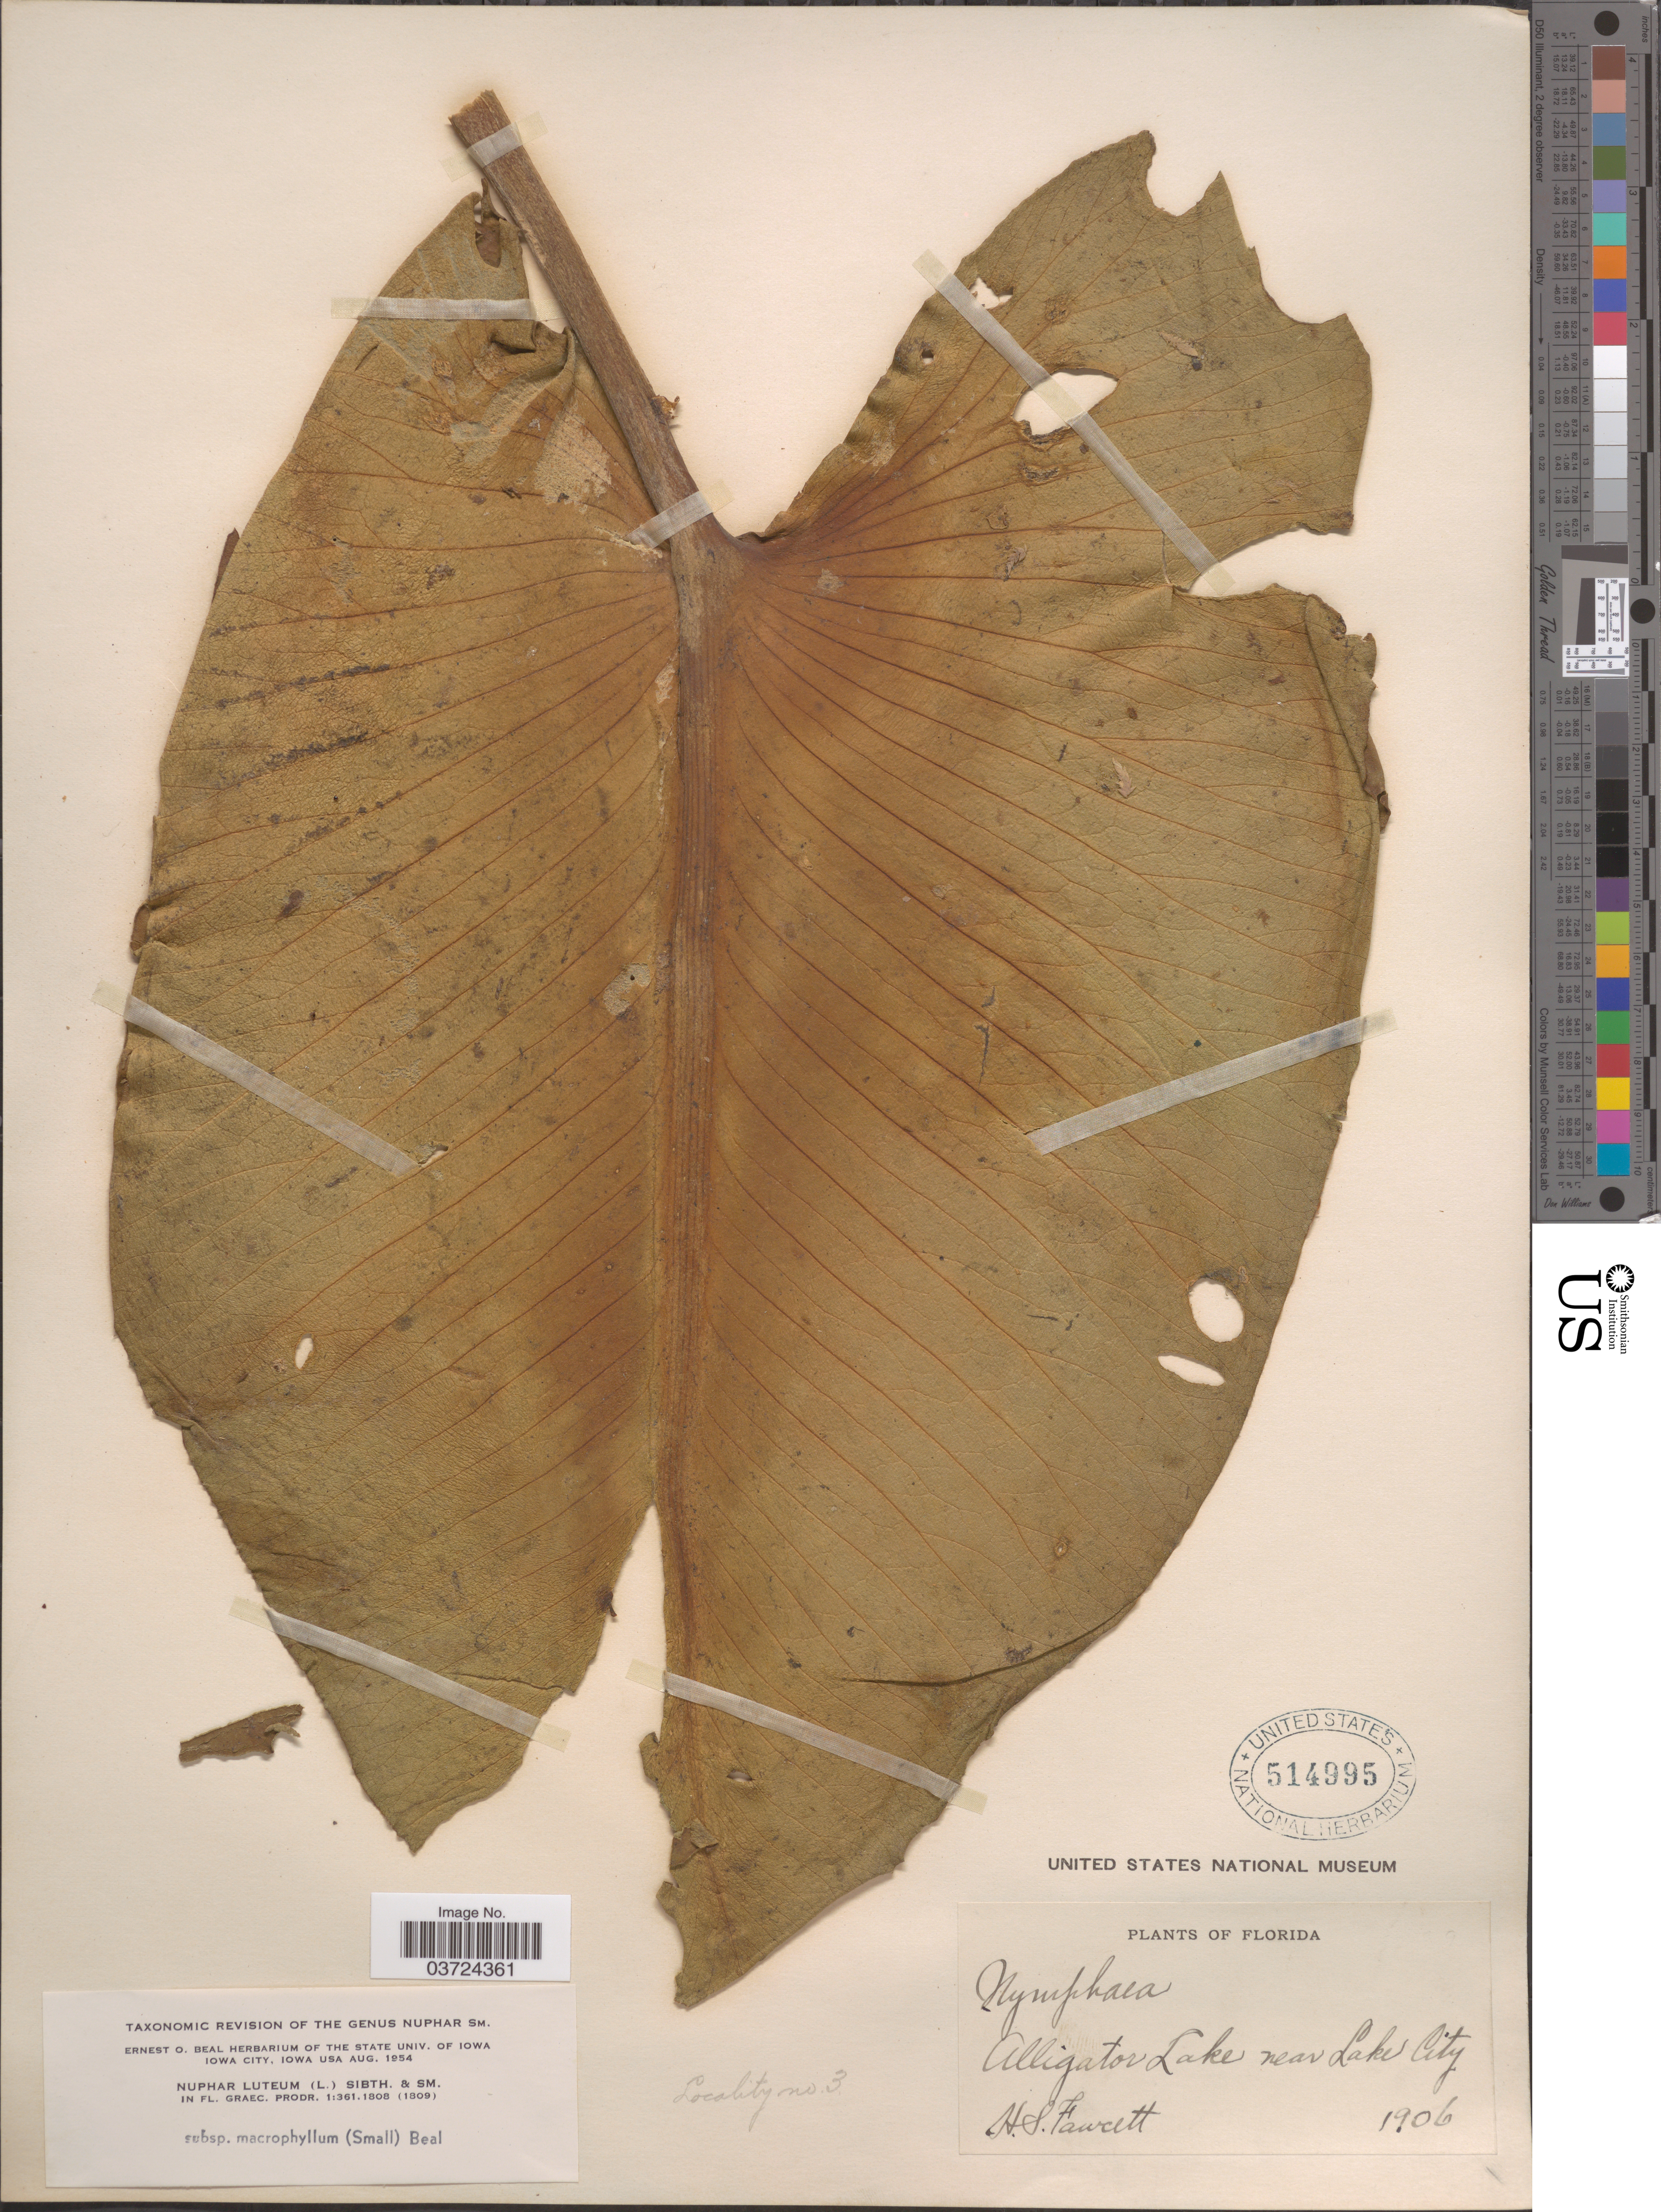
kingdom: Plantae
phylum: Tracheophyta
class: Magnoliopsida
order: Nymphaeales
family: Nymphaeaceae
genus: Nuphar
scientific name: Nuphar advena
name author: (Aiton) W.T. Aiton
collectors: H. Fawcett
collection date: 1906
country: United States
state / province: Florida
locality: Alligator Lake near Lake City.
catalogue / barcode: US 514995